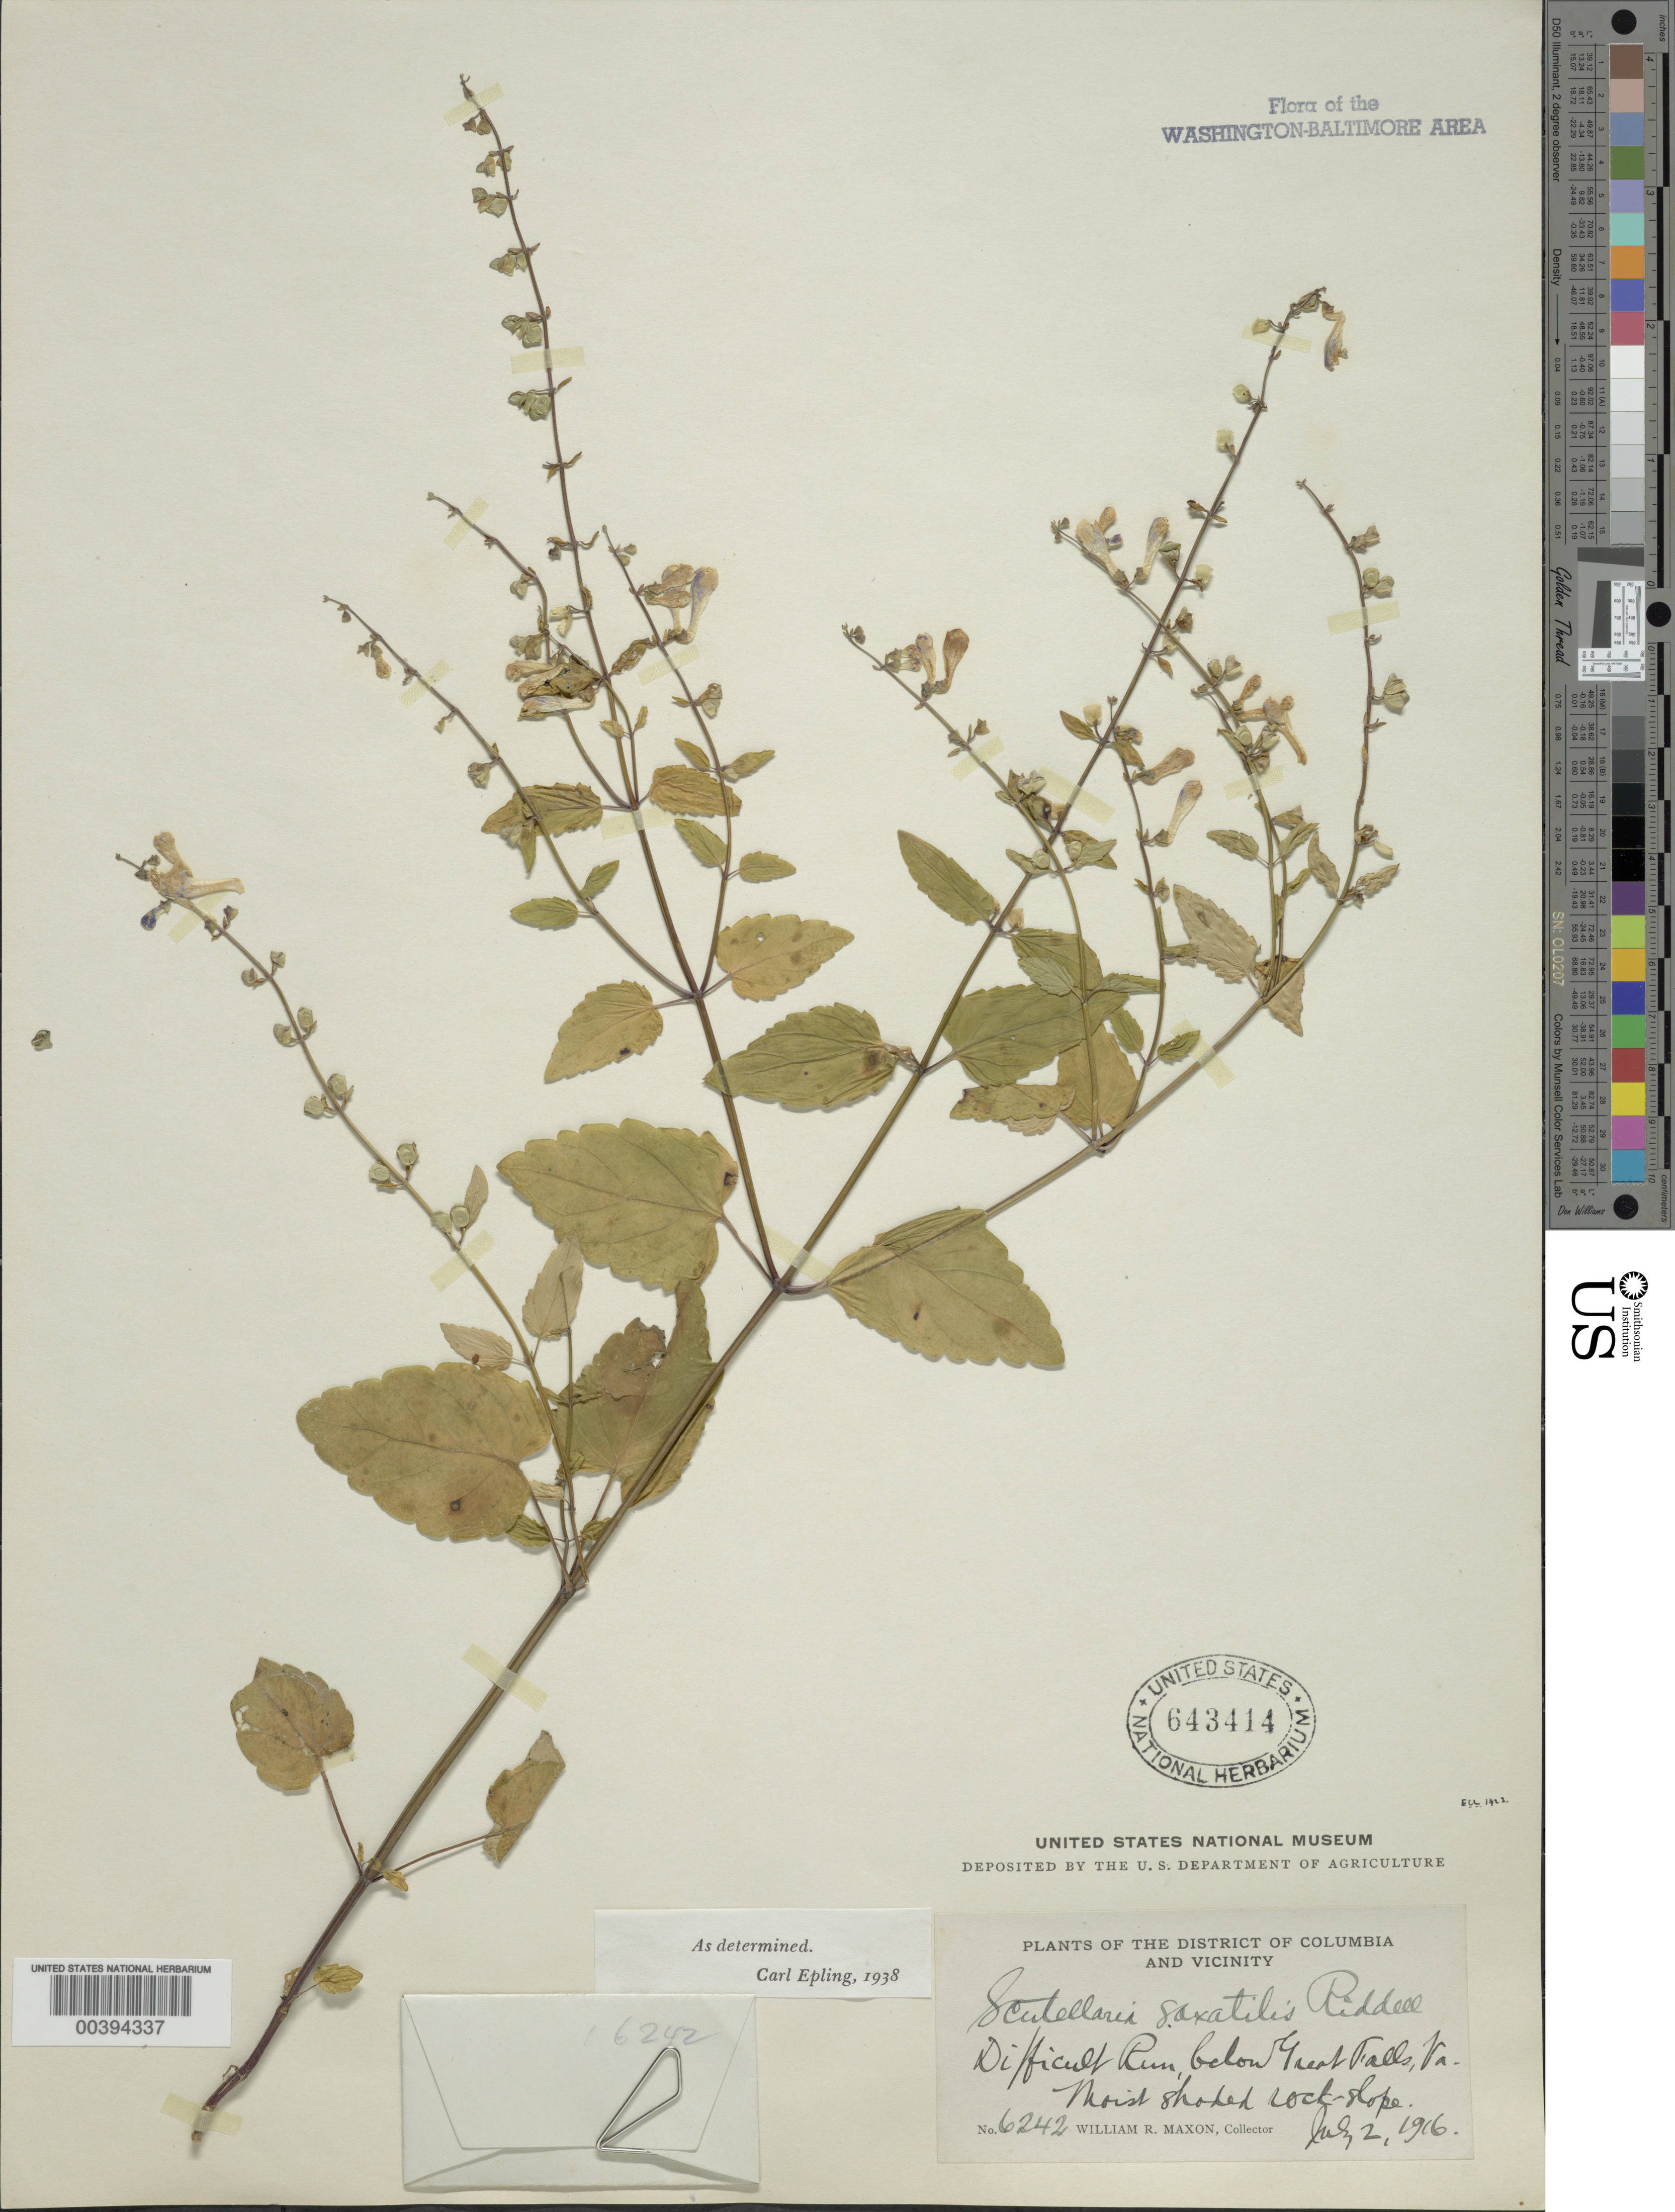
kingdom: Plantae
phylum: Tracheophyta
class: Magnoliopsida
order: Lamiales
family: Lamiaceae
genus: Scutellaria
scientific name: Scutellaria saxatilis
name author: Riddell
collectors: W. R. Maxon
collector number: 6242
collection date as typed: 02 Jul 1916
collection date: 1916-07-02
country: United States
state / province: Virginia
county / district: Fairfax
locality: Difficult Run C. and O. Canal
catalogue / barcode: US 643414